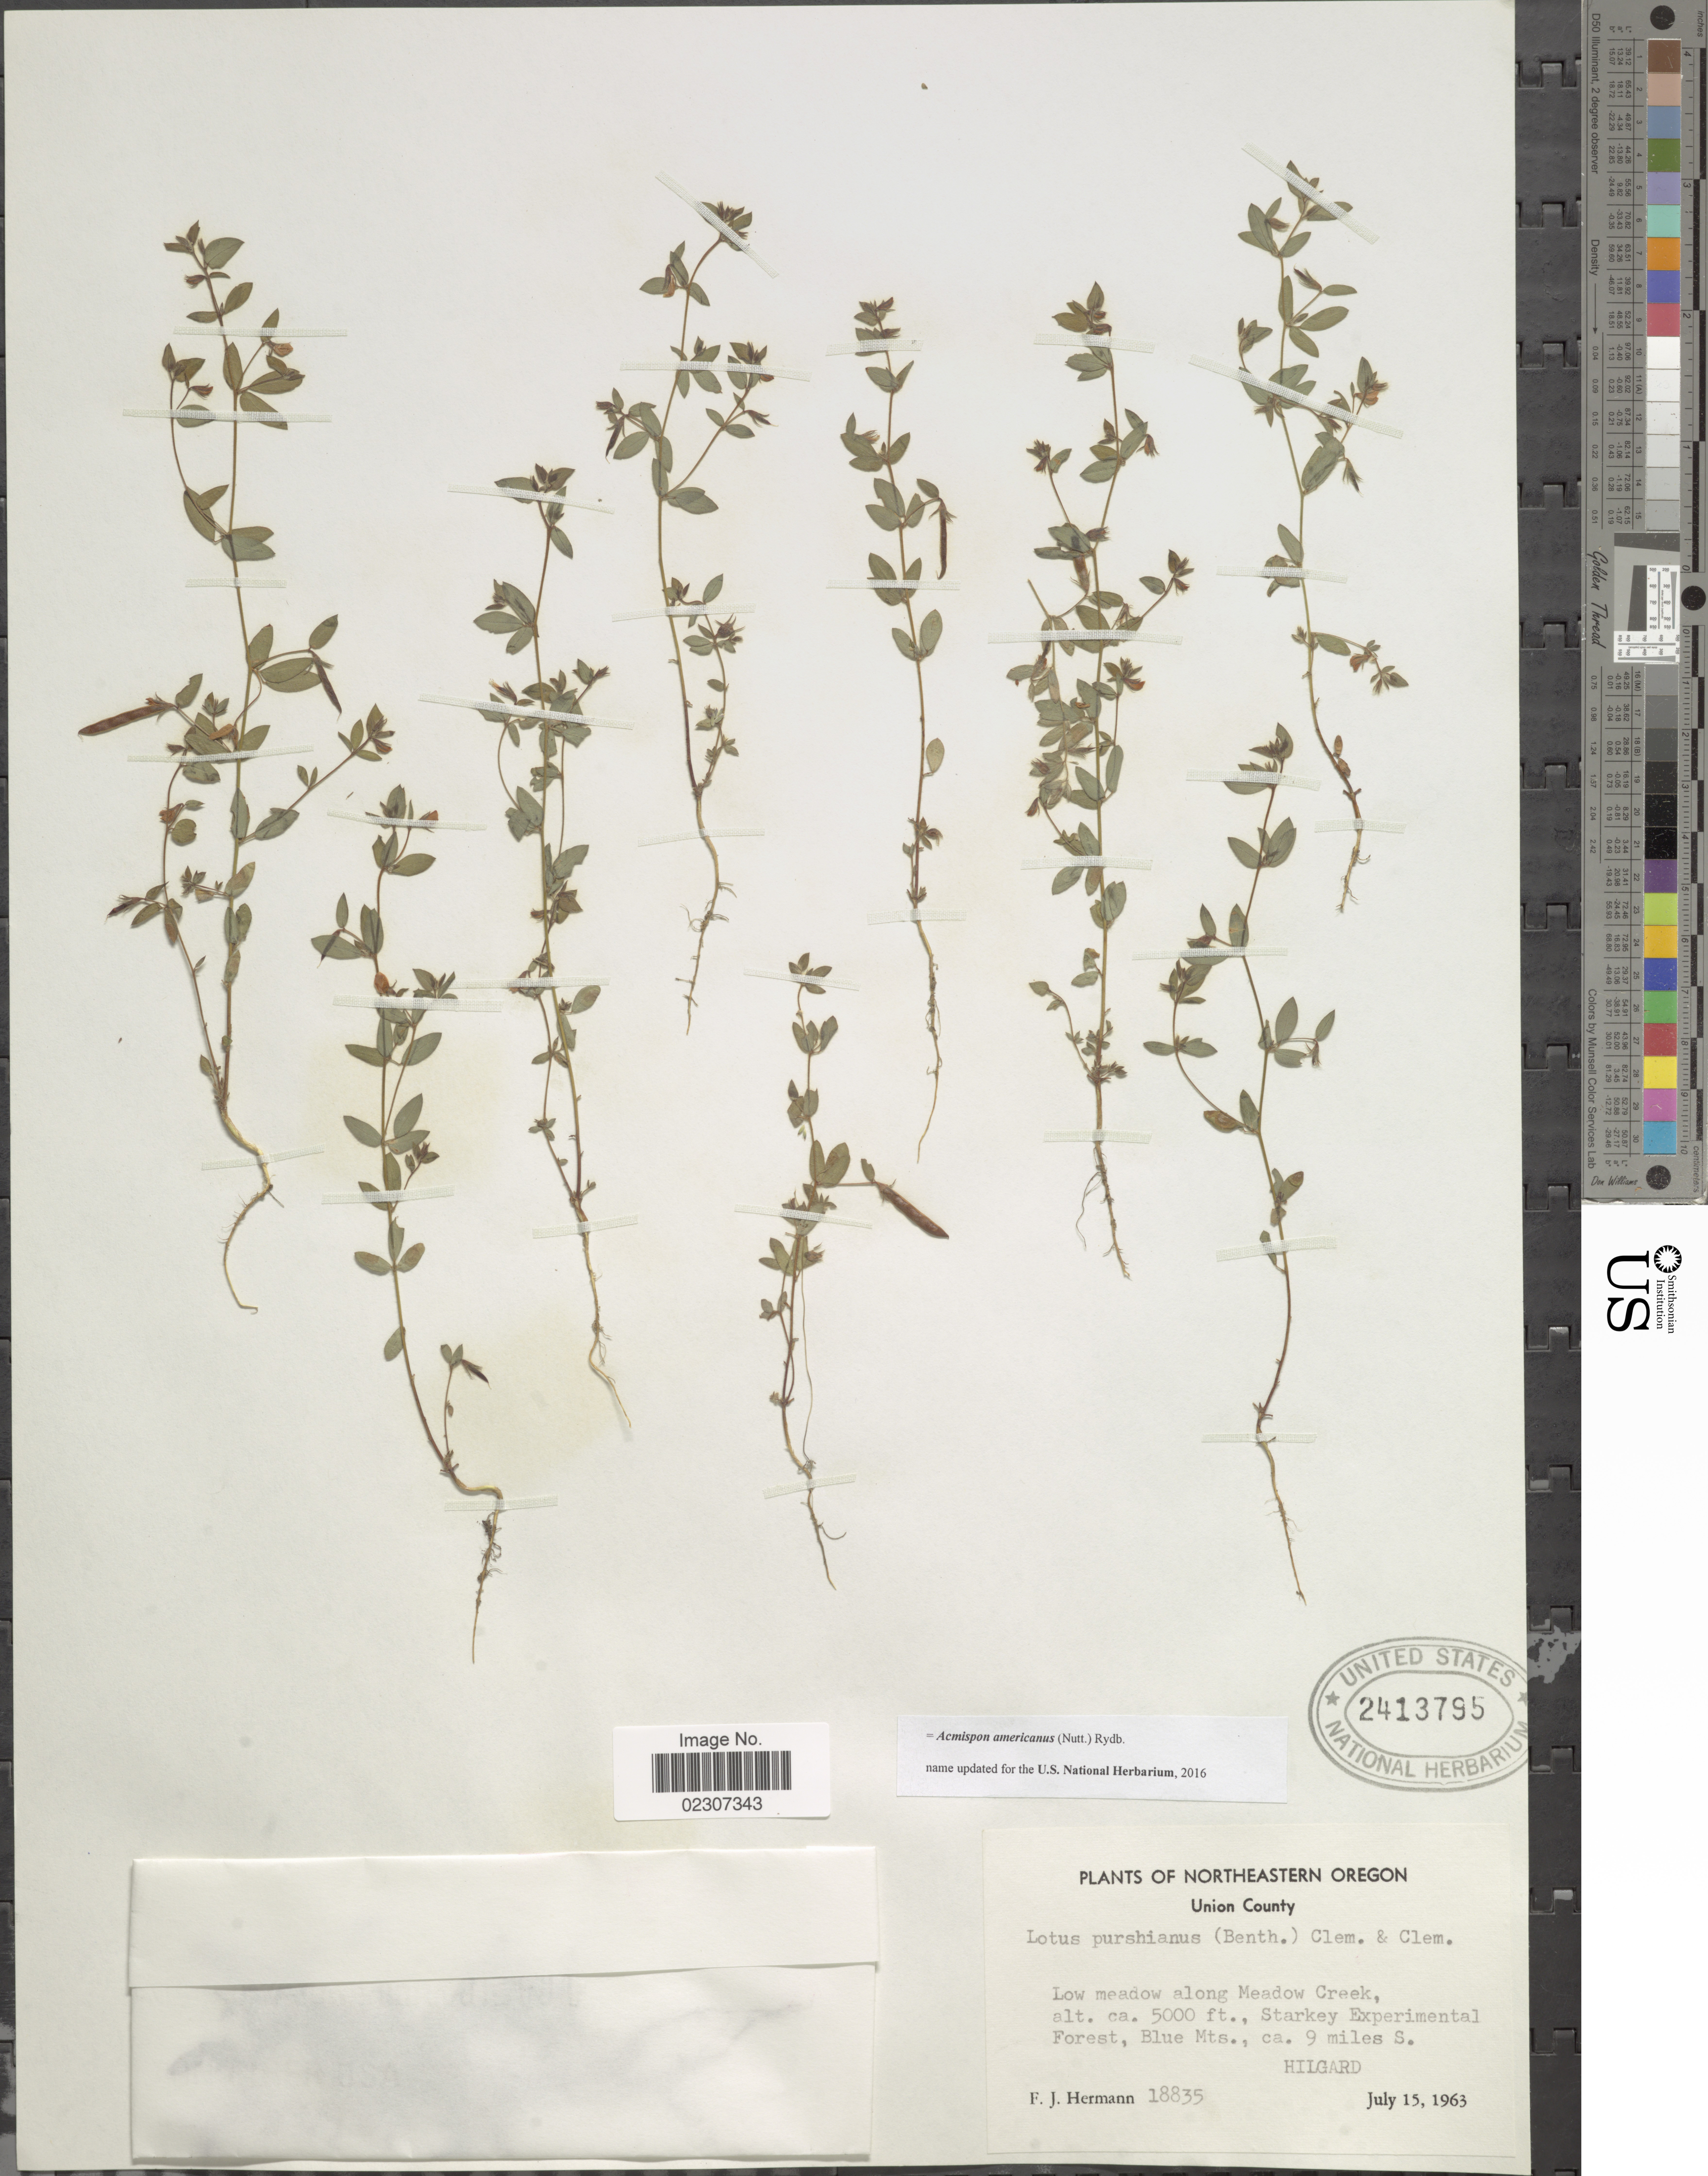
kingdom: Plantae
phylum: Tracheophyta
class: Magnoliopsida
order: Fabales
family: Fabaceae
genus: Acmispon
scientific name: Acmispon americanus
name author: (Nutt.) Rydb.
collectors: F. J. Hermann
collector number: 18835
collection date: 1963-07-15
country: United States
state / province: Oregon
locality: Northeastern Oregon, Low meadow Creek, Starkey Experimental Forest, Blue Mts., 9 miles S. Hilgard.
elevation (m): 1524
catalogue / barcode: US 2413795